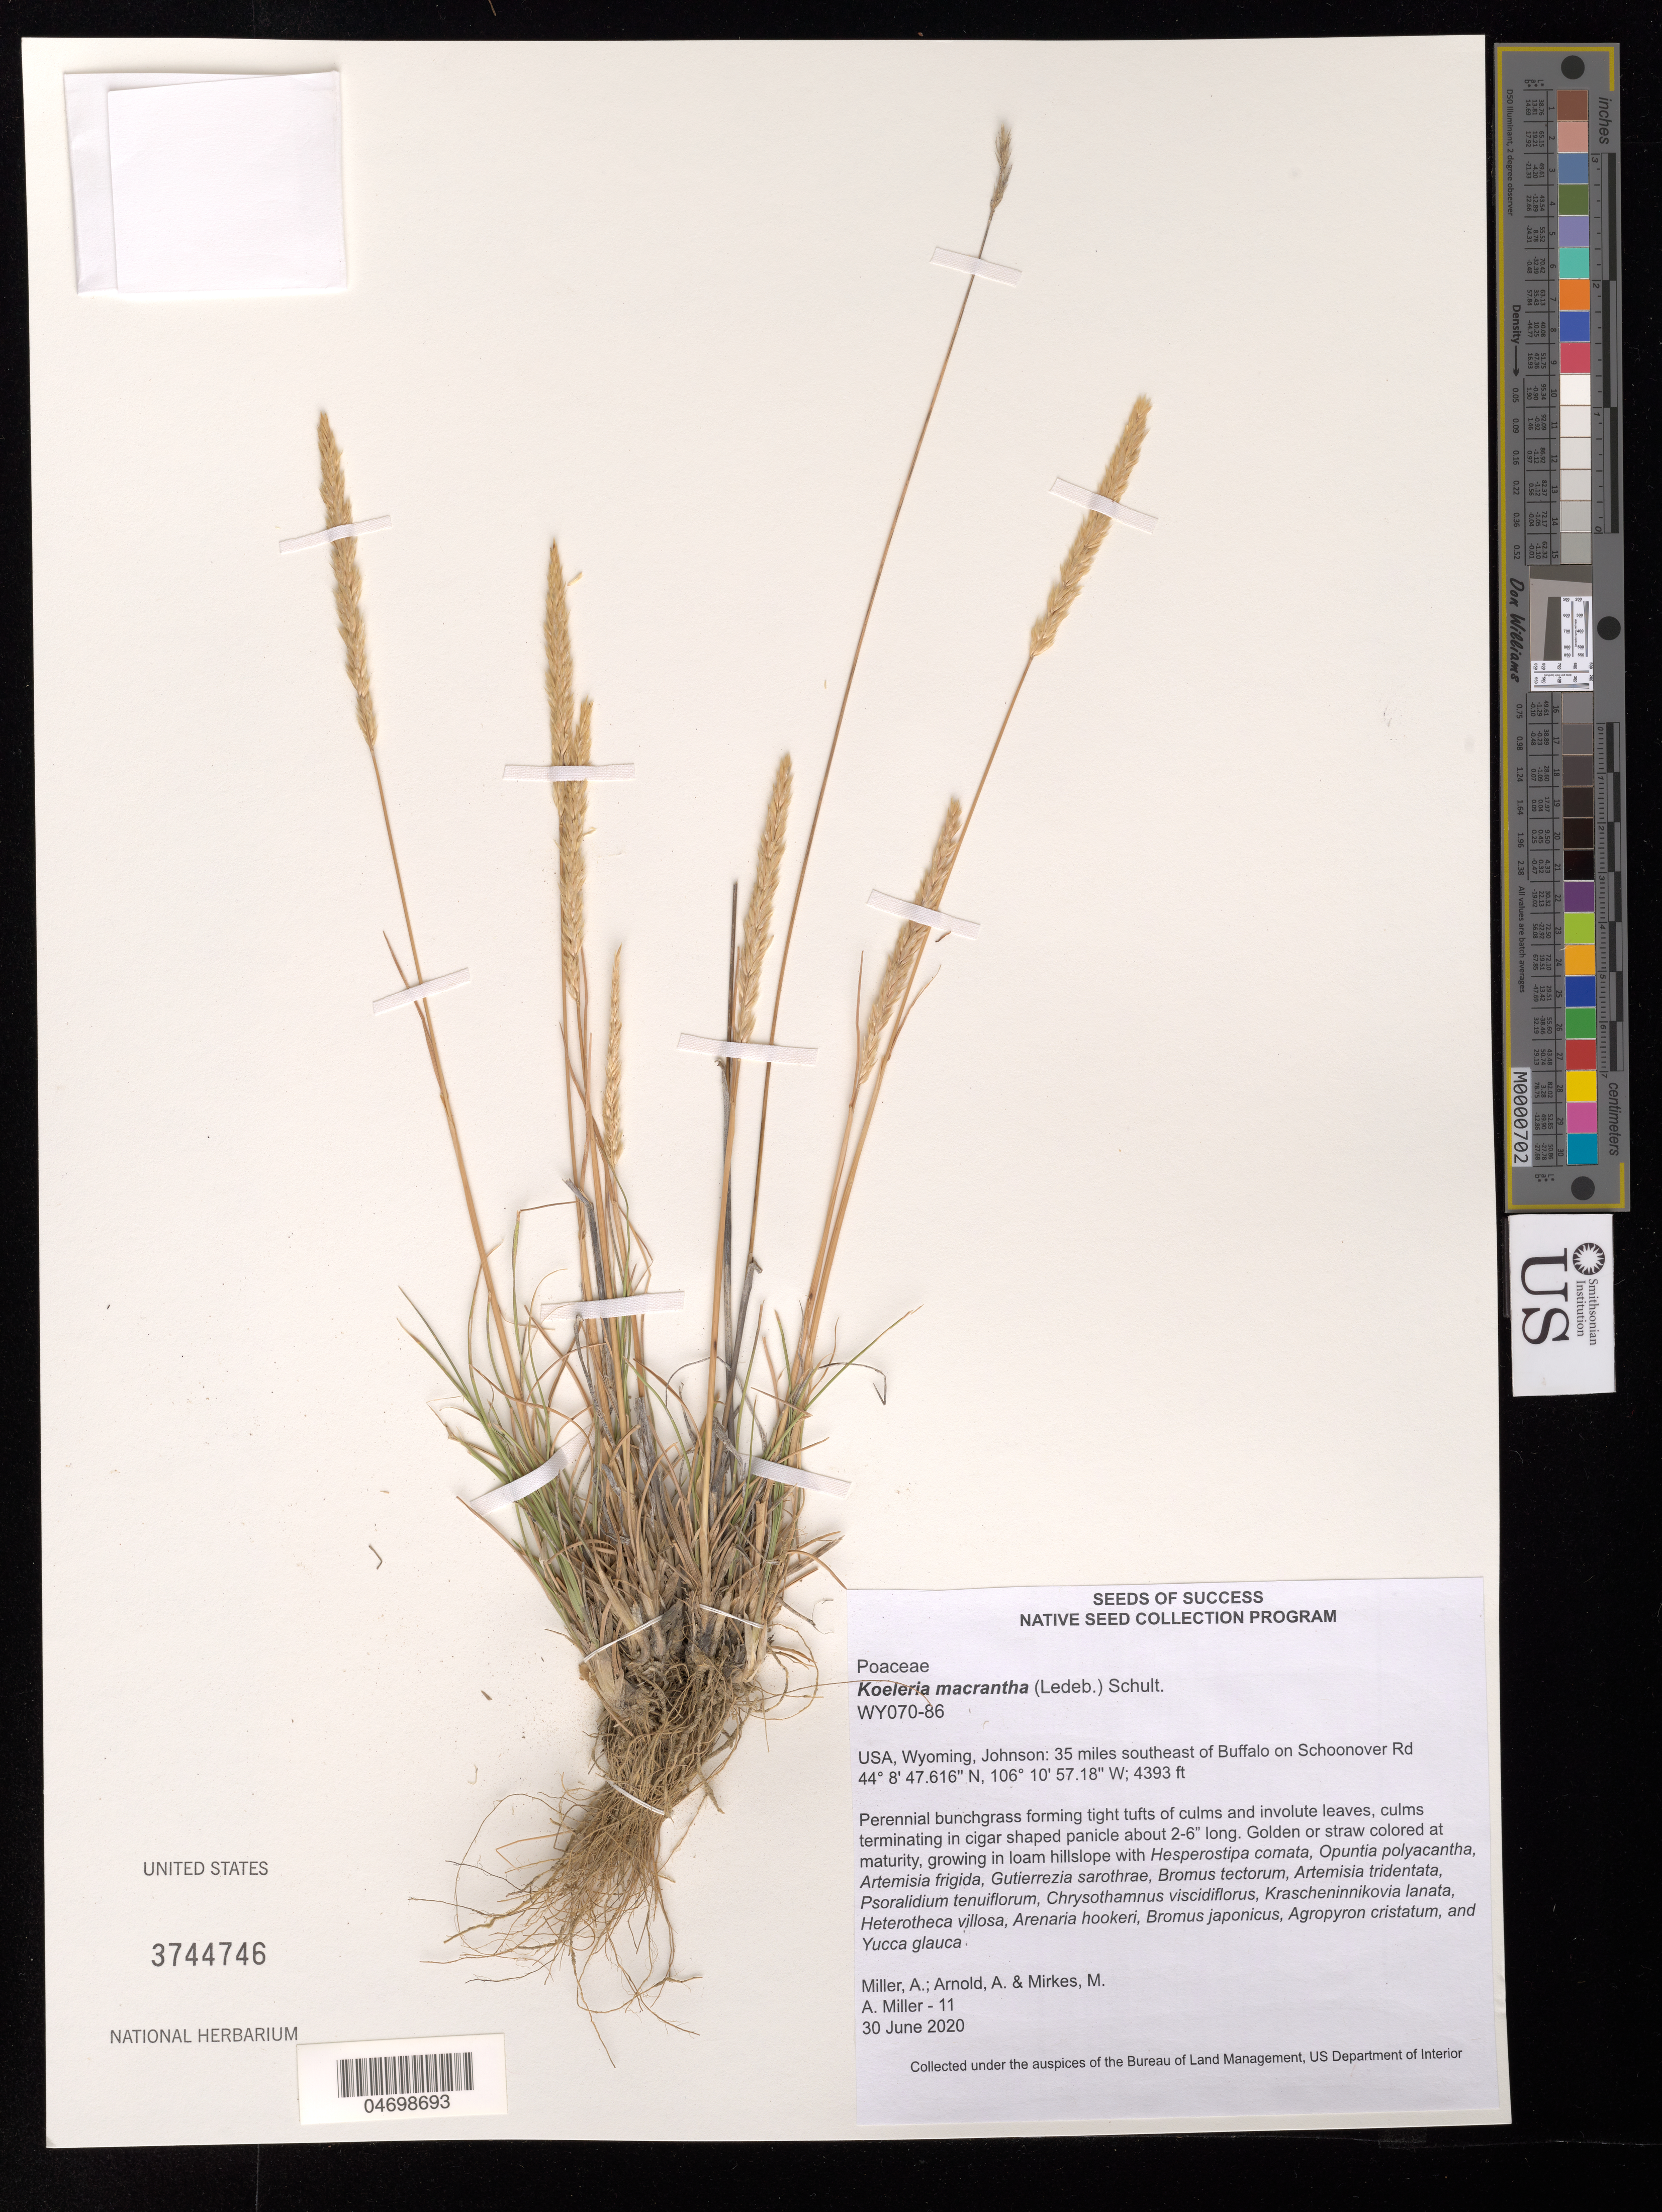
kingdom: Plantae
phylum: Tracheophyta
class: Liliopsida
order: Poales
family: Poaceae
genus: Koeleria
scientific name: Koeleria macrantha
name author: (Ledeb.) Schult.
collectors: A. Miller, A. Arnold & M. Mirkes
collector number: WY070-86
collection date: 2020-06-30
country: United States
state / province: Wyoming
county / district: Johnson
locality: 35 mi. SE of Buffalo on Schoonover Rd.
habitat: Hillslope, loam soil. With Arenaria hookeri, Artemisia frigida, Bromus tectorum, etc.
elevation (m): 1339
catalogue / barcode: US 3744746